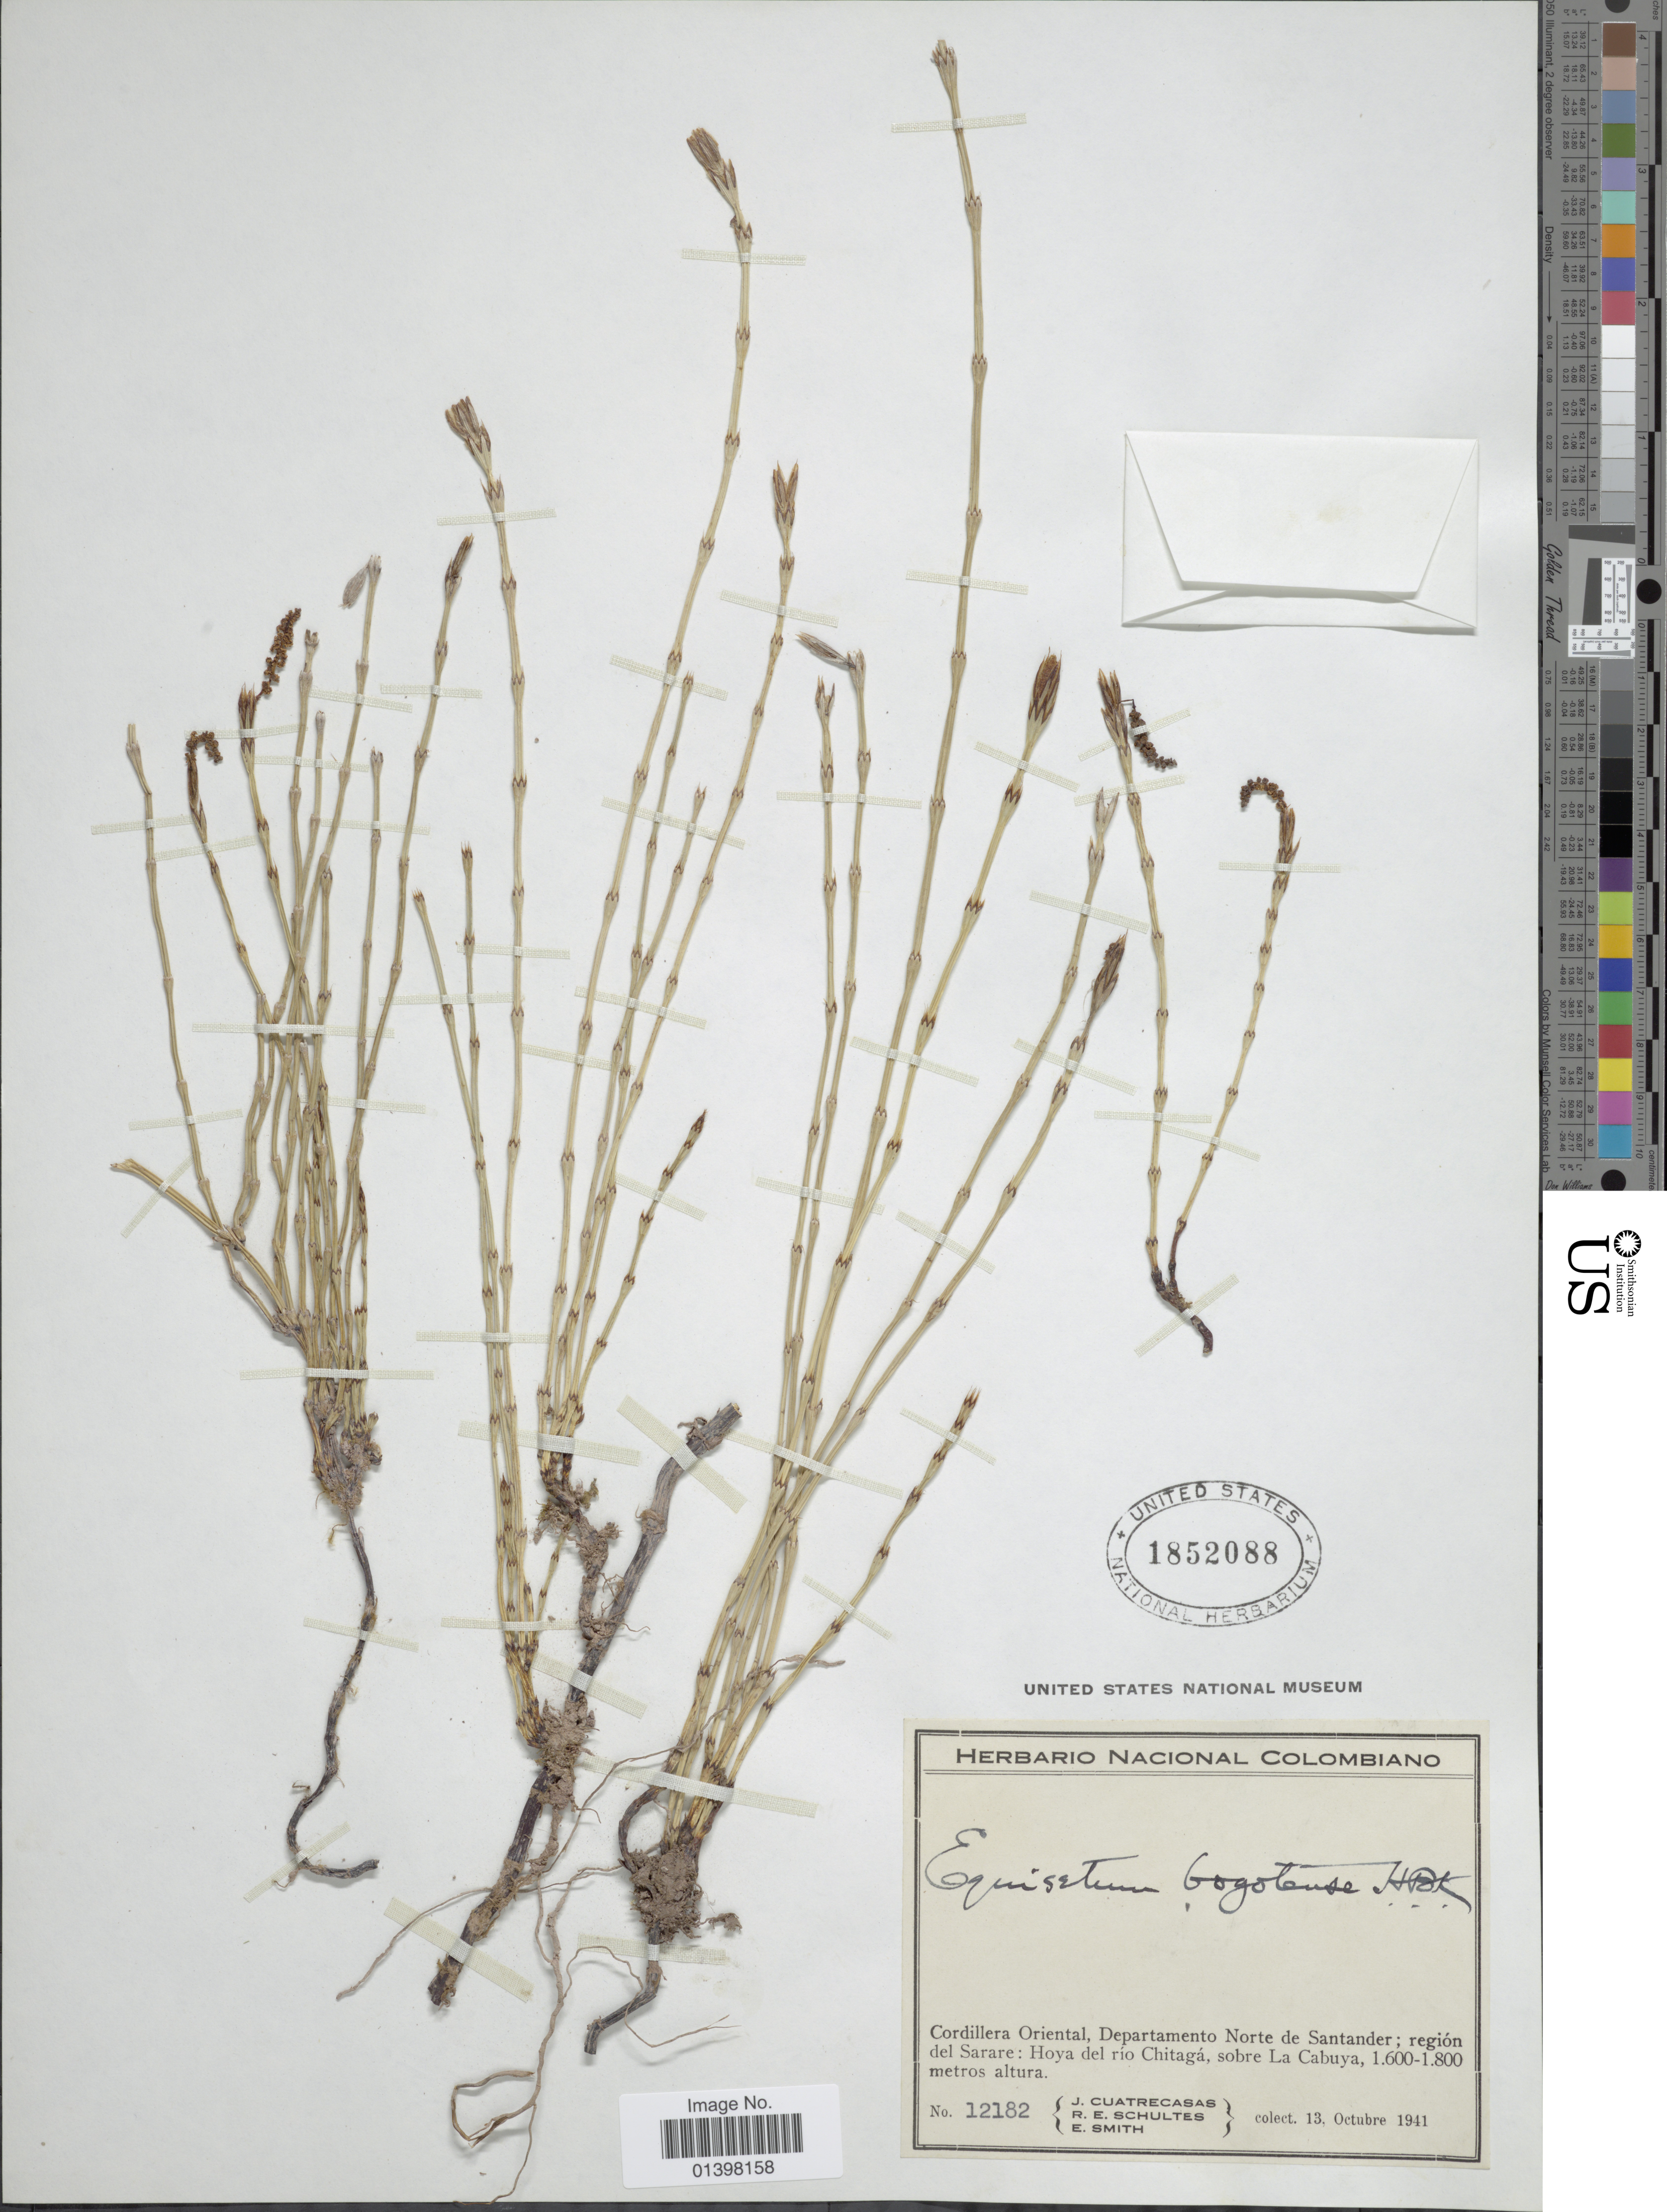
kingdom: Plantae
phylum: Tracheophyta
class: Polypodiopsida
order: Equisetales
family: Equisetaceae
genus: Equisetum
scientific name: Equisetum bogotense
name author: Kunth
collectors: J. Cuatrecasas, R. E. Schultes & C. E. Smith Jr.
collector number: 12182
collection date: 1941-10-13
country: Colombia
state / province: Norte de Santander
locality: Cordillera Oriental; región del Sarare: Hoya de río Chitagá, sobre La Cabuyal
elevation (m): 1600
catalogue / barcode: US 1852088